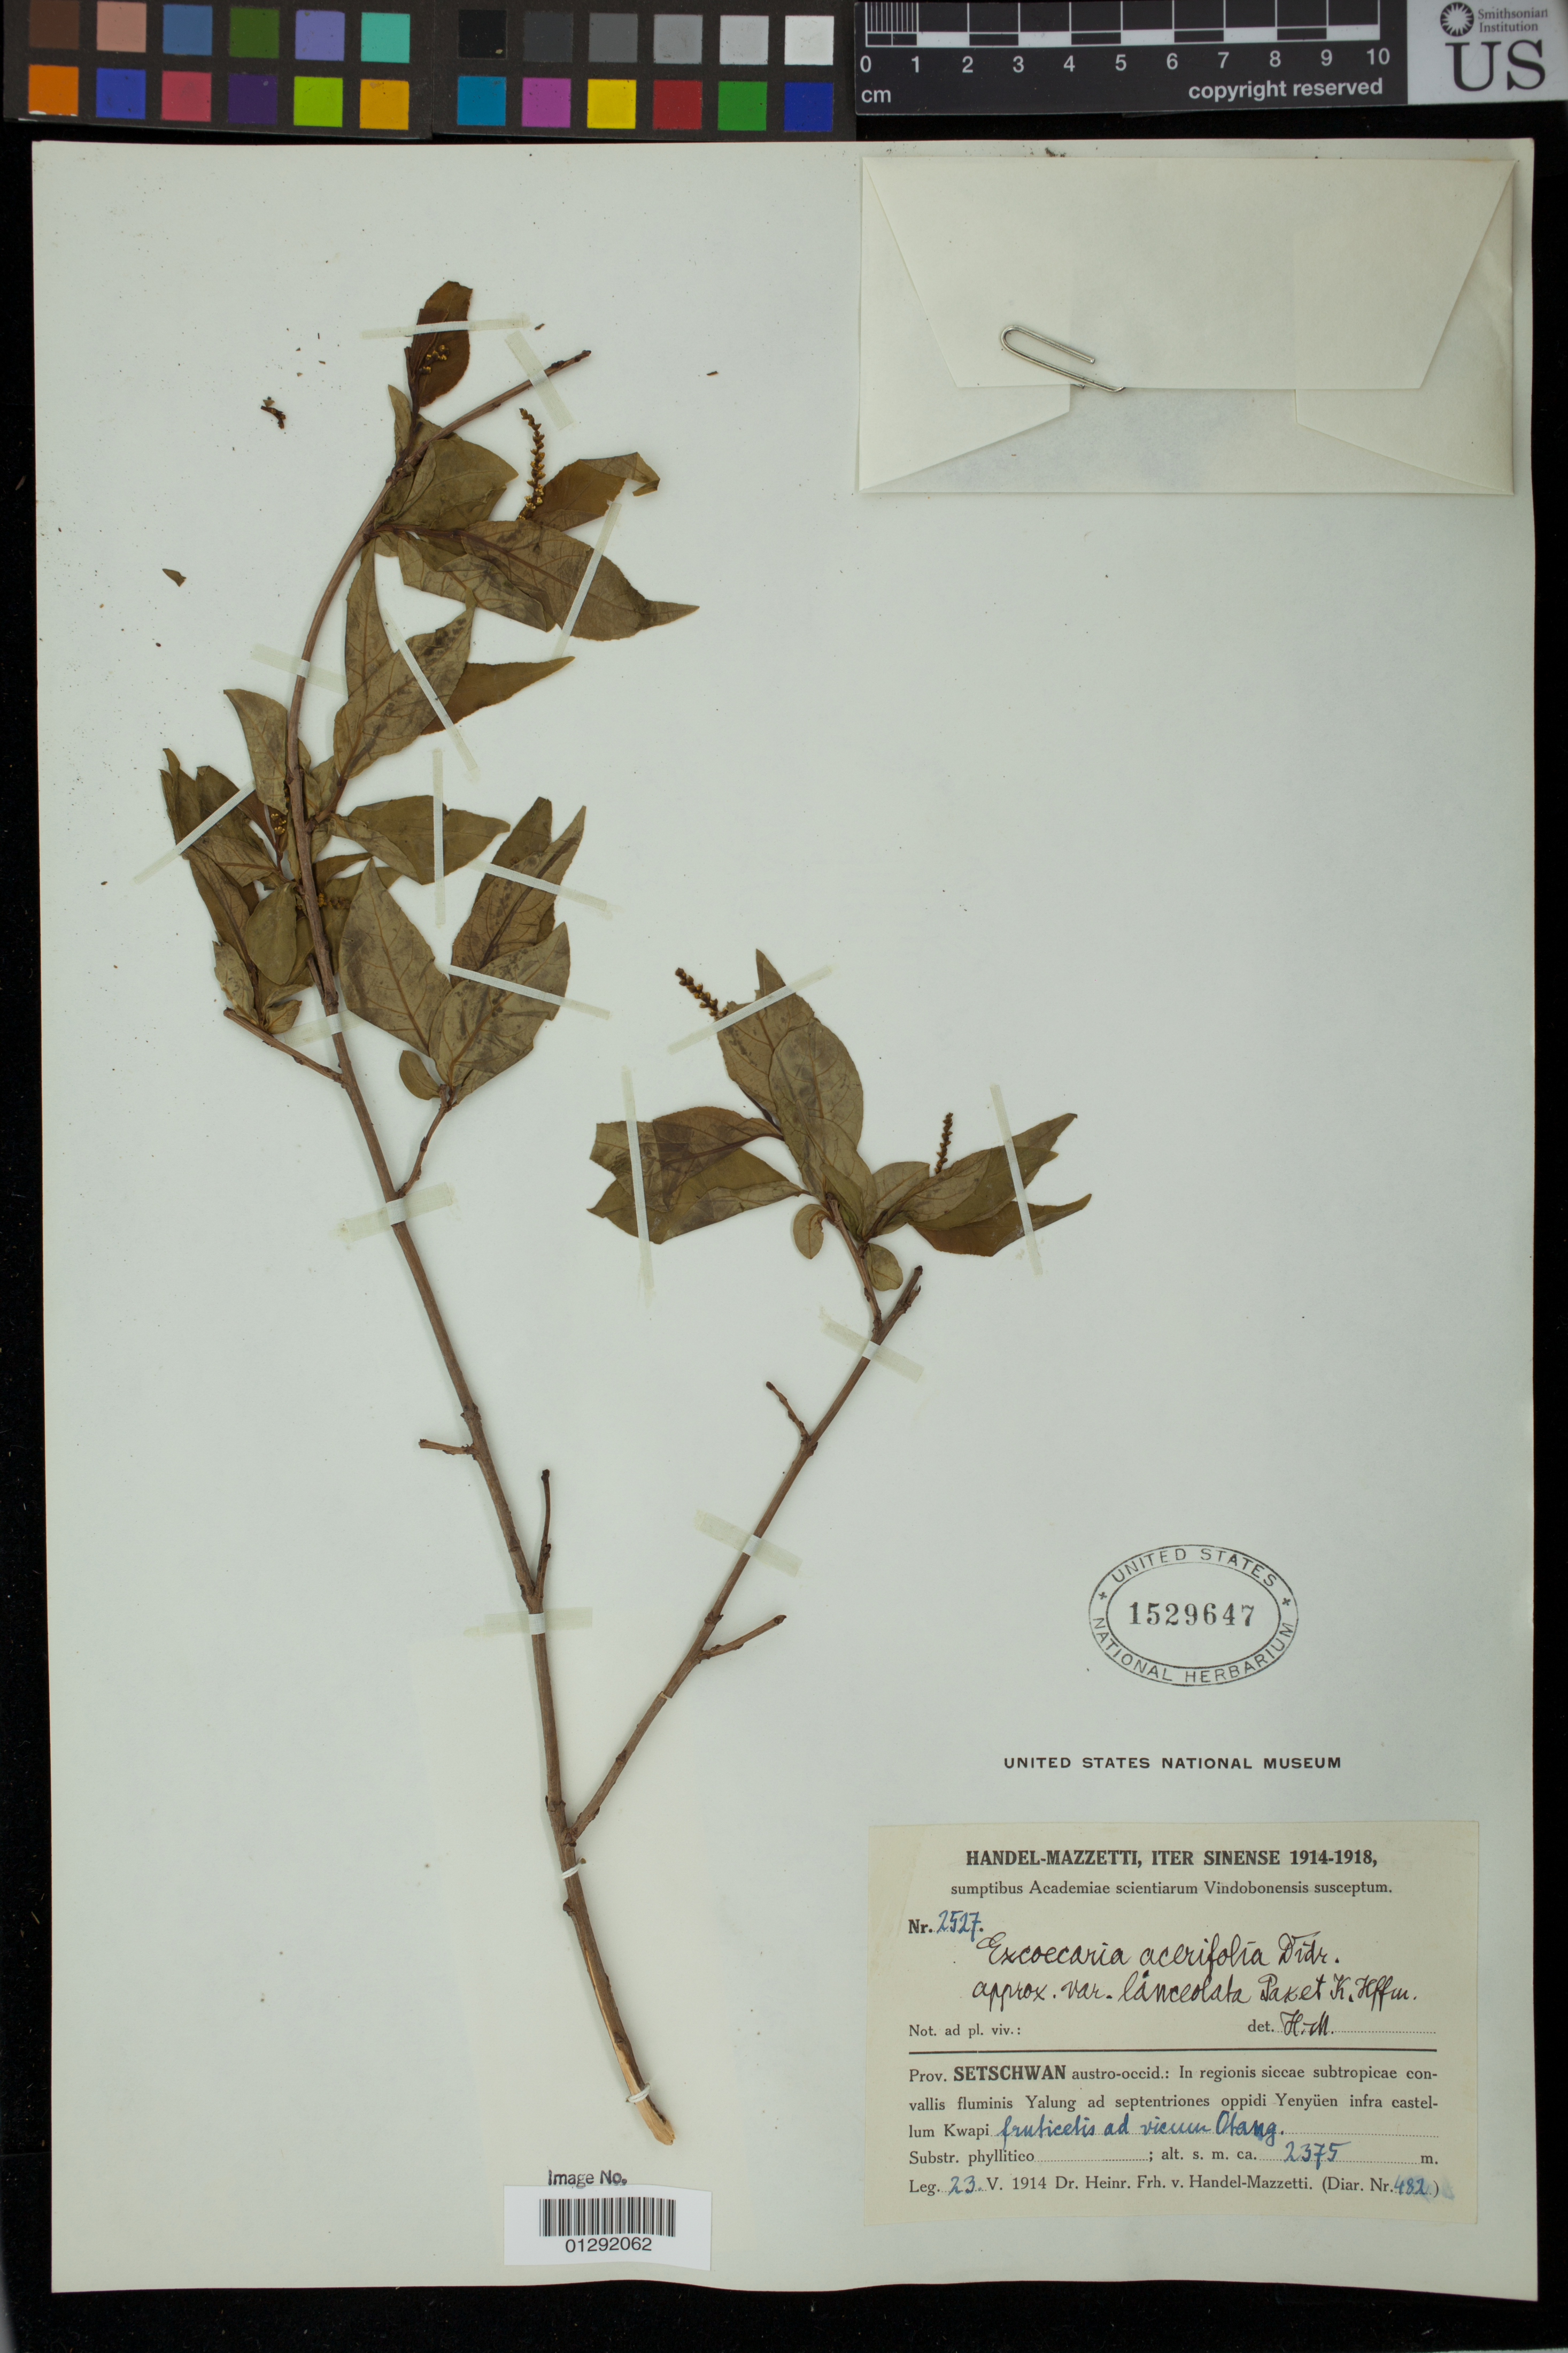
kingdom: Plantae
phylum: Tracheophyta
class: Magnoliopsida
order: Malpighiales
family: Euphorbiaceae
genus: Excoecaria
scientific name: Excoecaria acerifolia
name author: Didr.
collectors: H. Handel-Mazzetti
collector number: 482/2527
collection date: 1914-05-23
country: China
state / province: Sichuan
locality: Prov. Setschwan austro-occid: In regionis siccae subtropicae convallis fluminis Yalung ad septentriones oppidi Yenyen infra castellum Kwapi fruticelis ad vieun Otang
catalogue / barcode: US 1529647